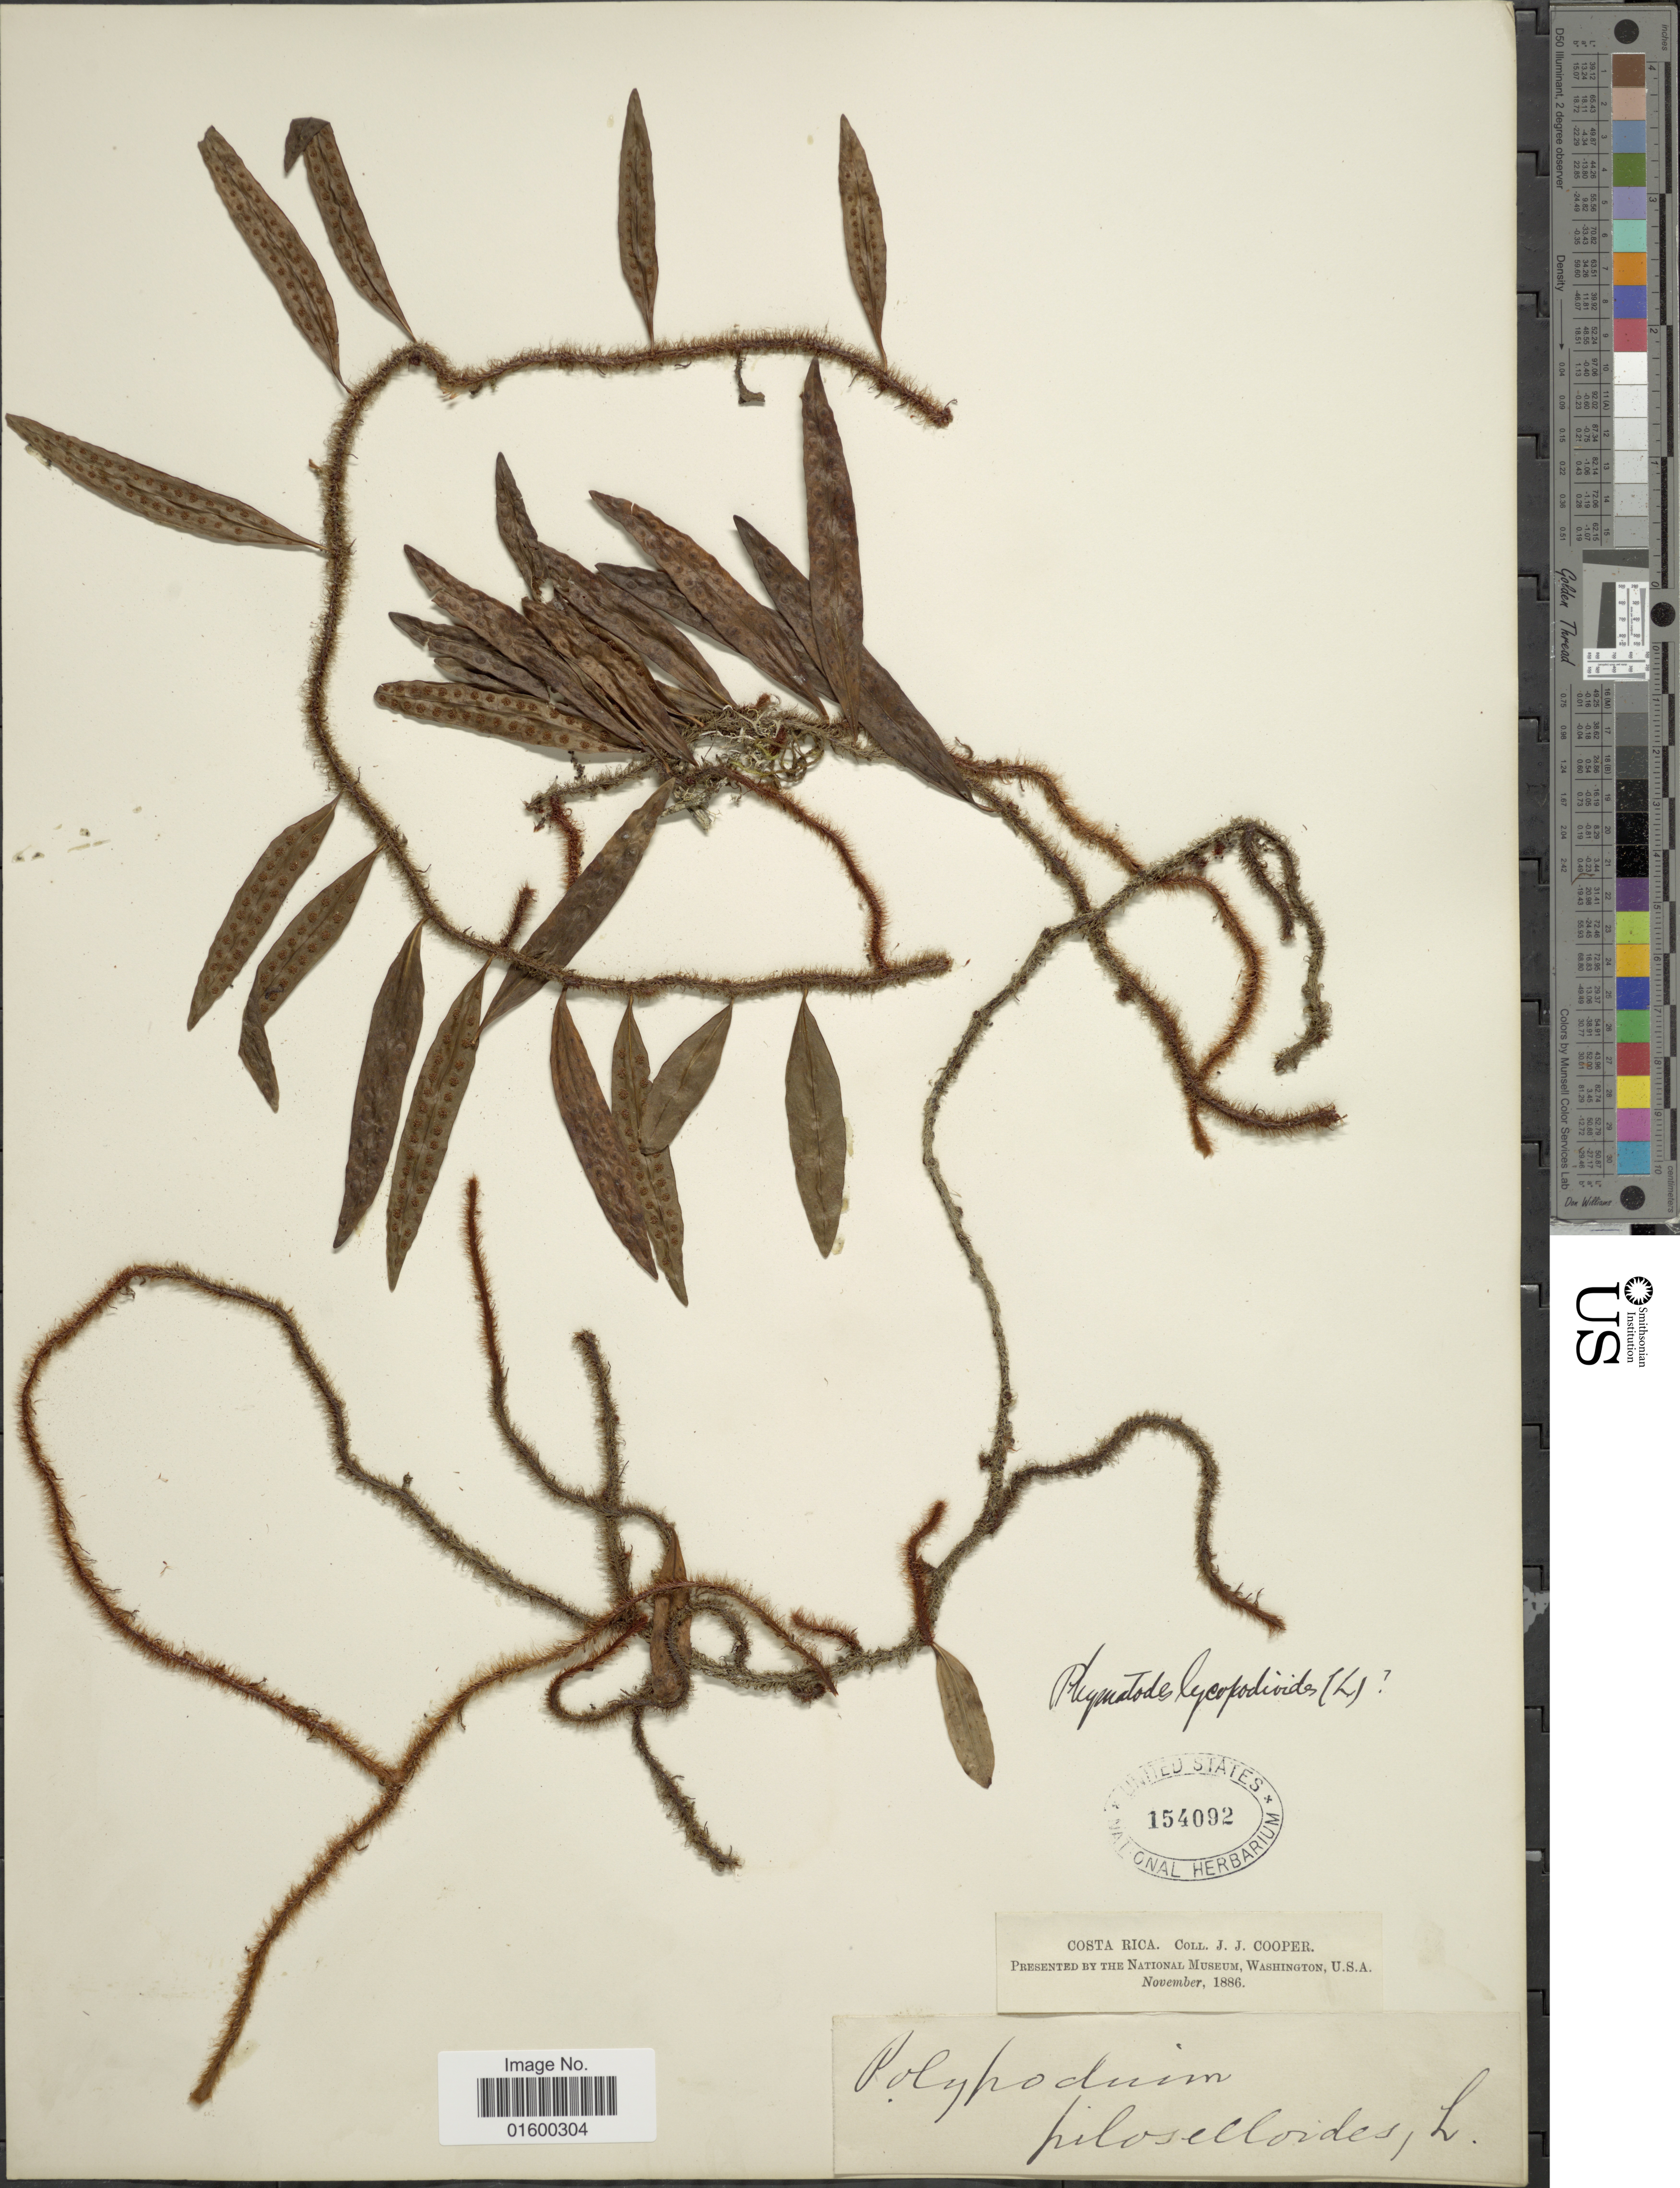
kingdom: Plantae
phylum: Tracheophyta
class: Polypodiopsida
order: Polypodiales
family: Polypodiaceae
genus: Microgramma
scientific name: Microgramma lycopodioides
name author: (L.) Copel.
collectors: J. J. Cooper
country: Costa Rica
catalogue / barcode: US 145092